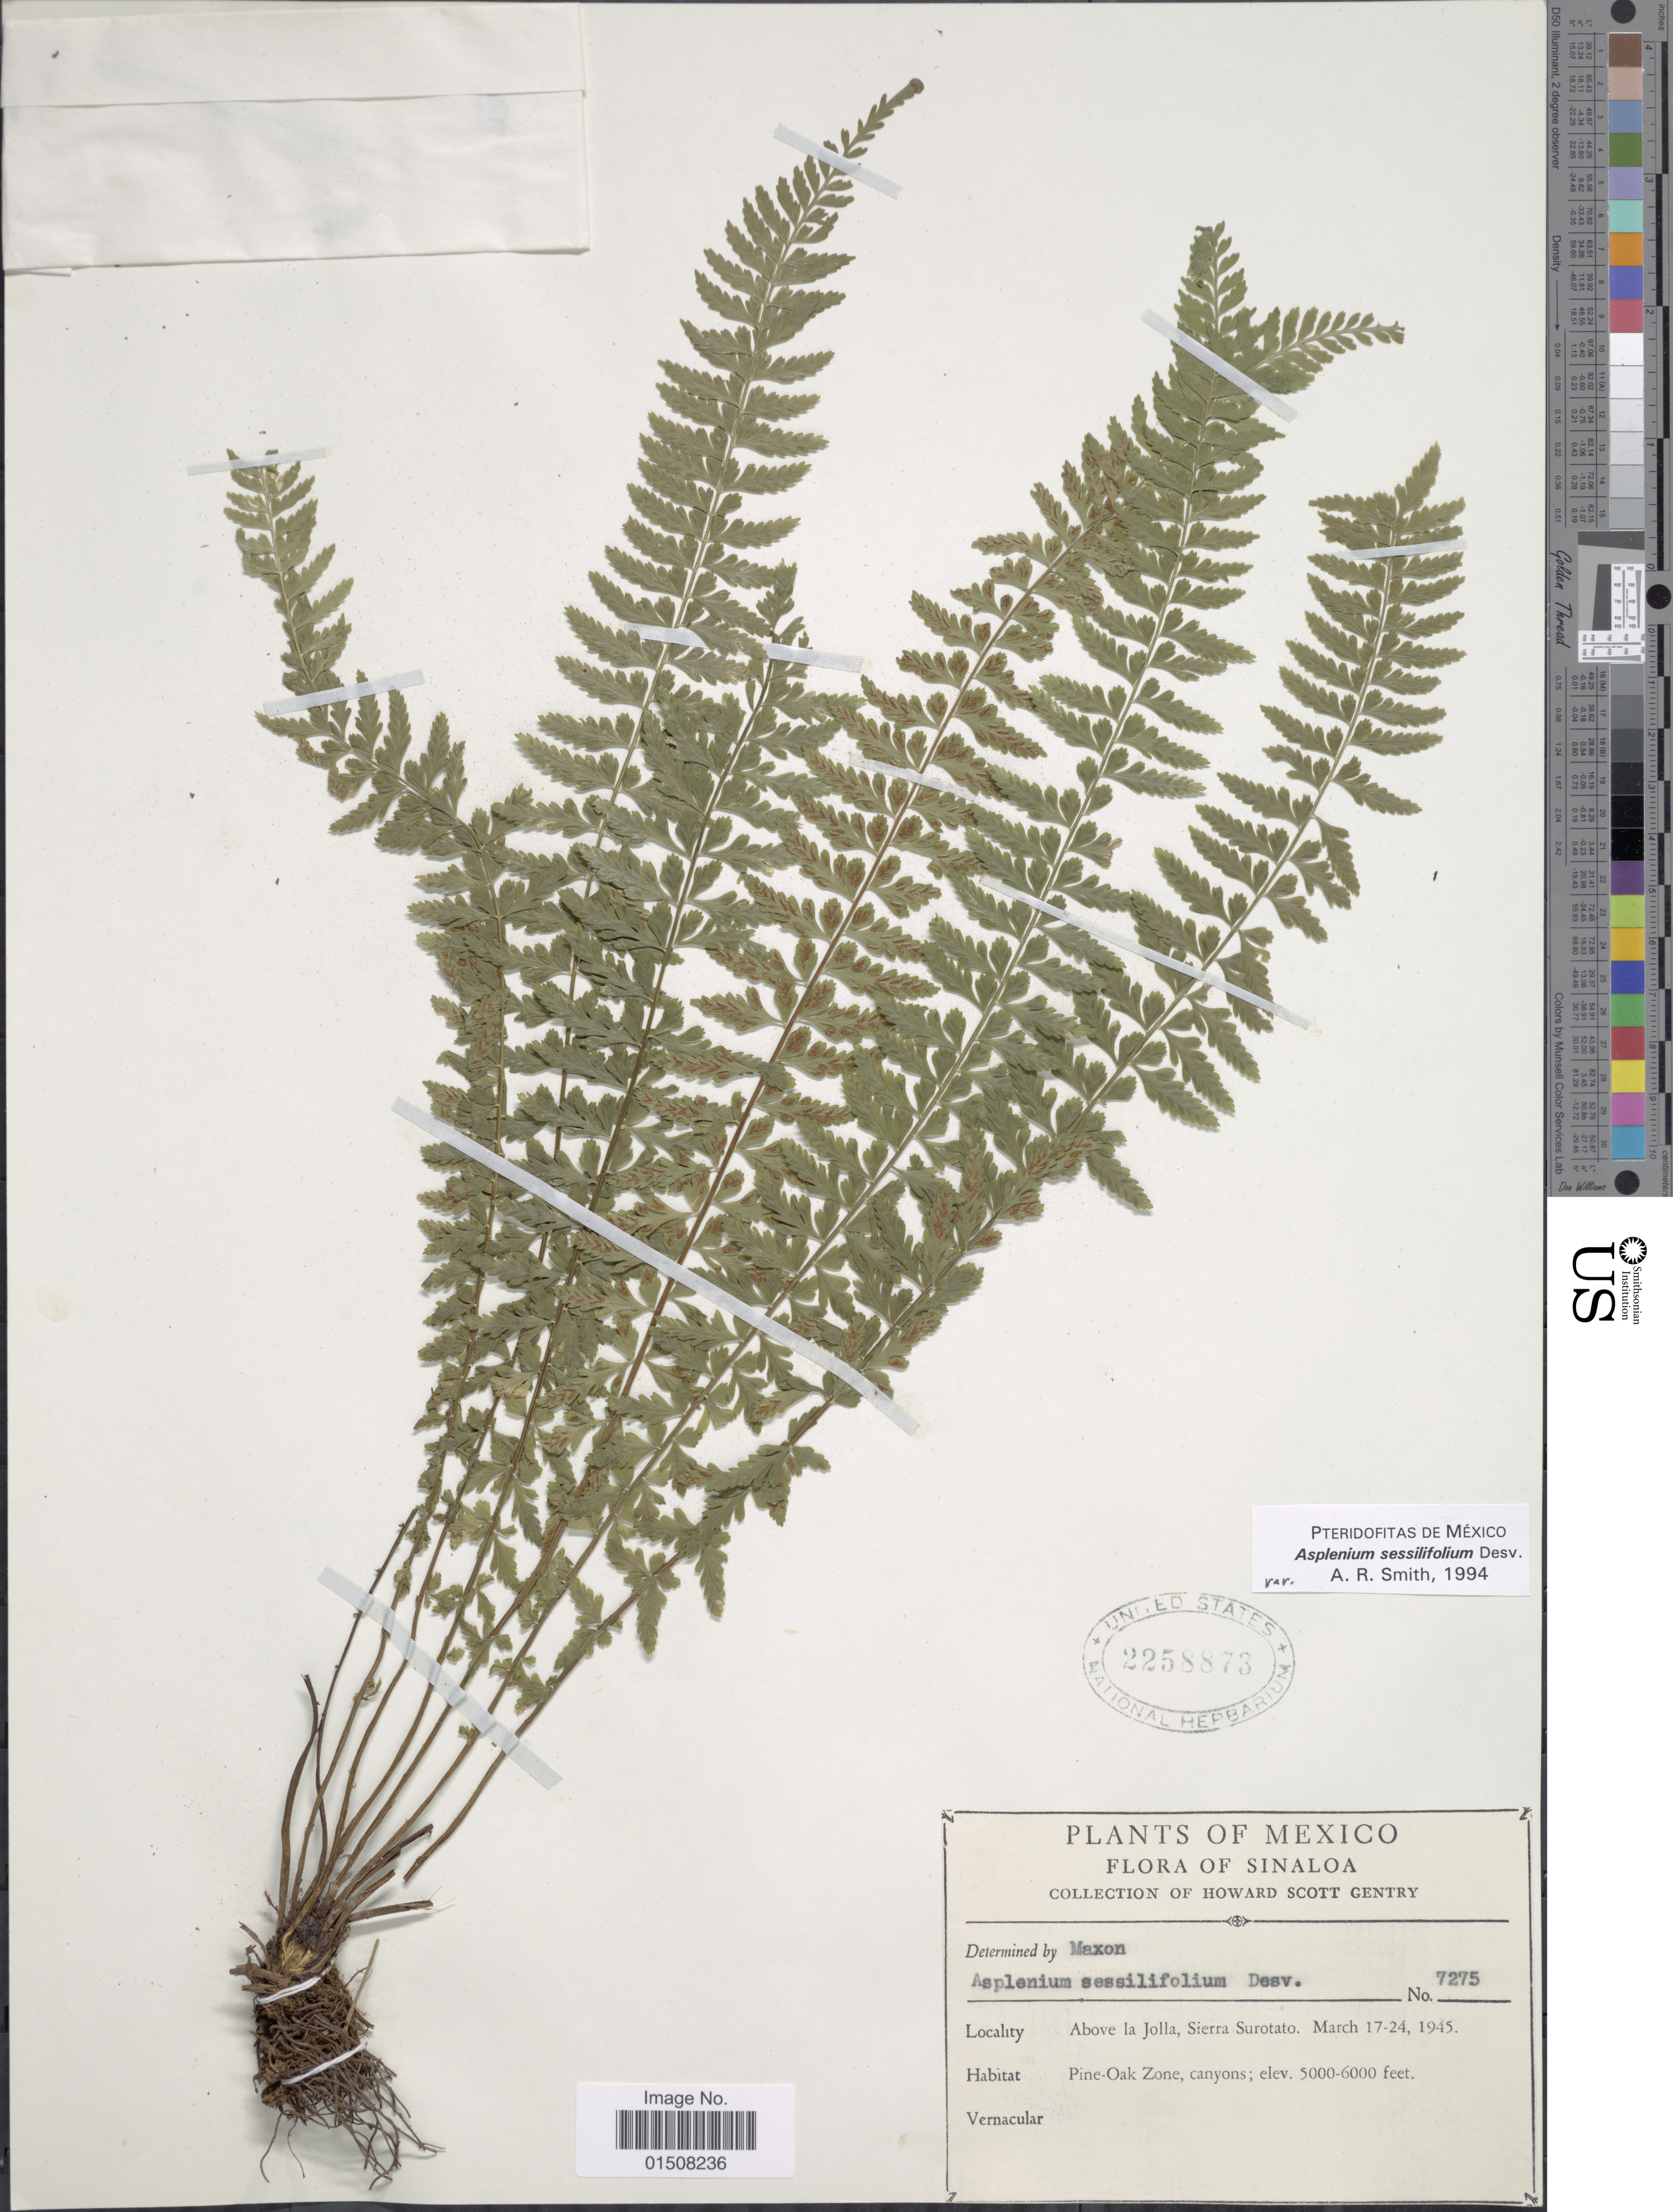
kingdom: Plantae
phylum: Tracheophyta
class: Polypodiopsida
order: Polypodiales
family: Aspleniaceae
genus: Asplenium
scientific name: Asplenium sessilifolium var. occidentale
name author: A.R. Sm.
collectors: H. S. Gentry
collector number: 7275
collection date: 1945-03-17/1945-03-24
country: Mexico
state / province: Sinaloa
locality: Avobe la Jolla, Sierra Surotato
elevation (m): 1524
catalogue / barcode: US 2258873